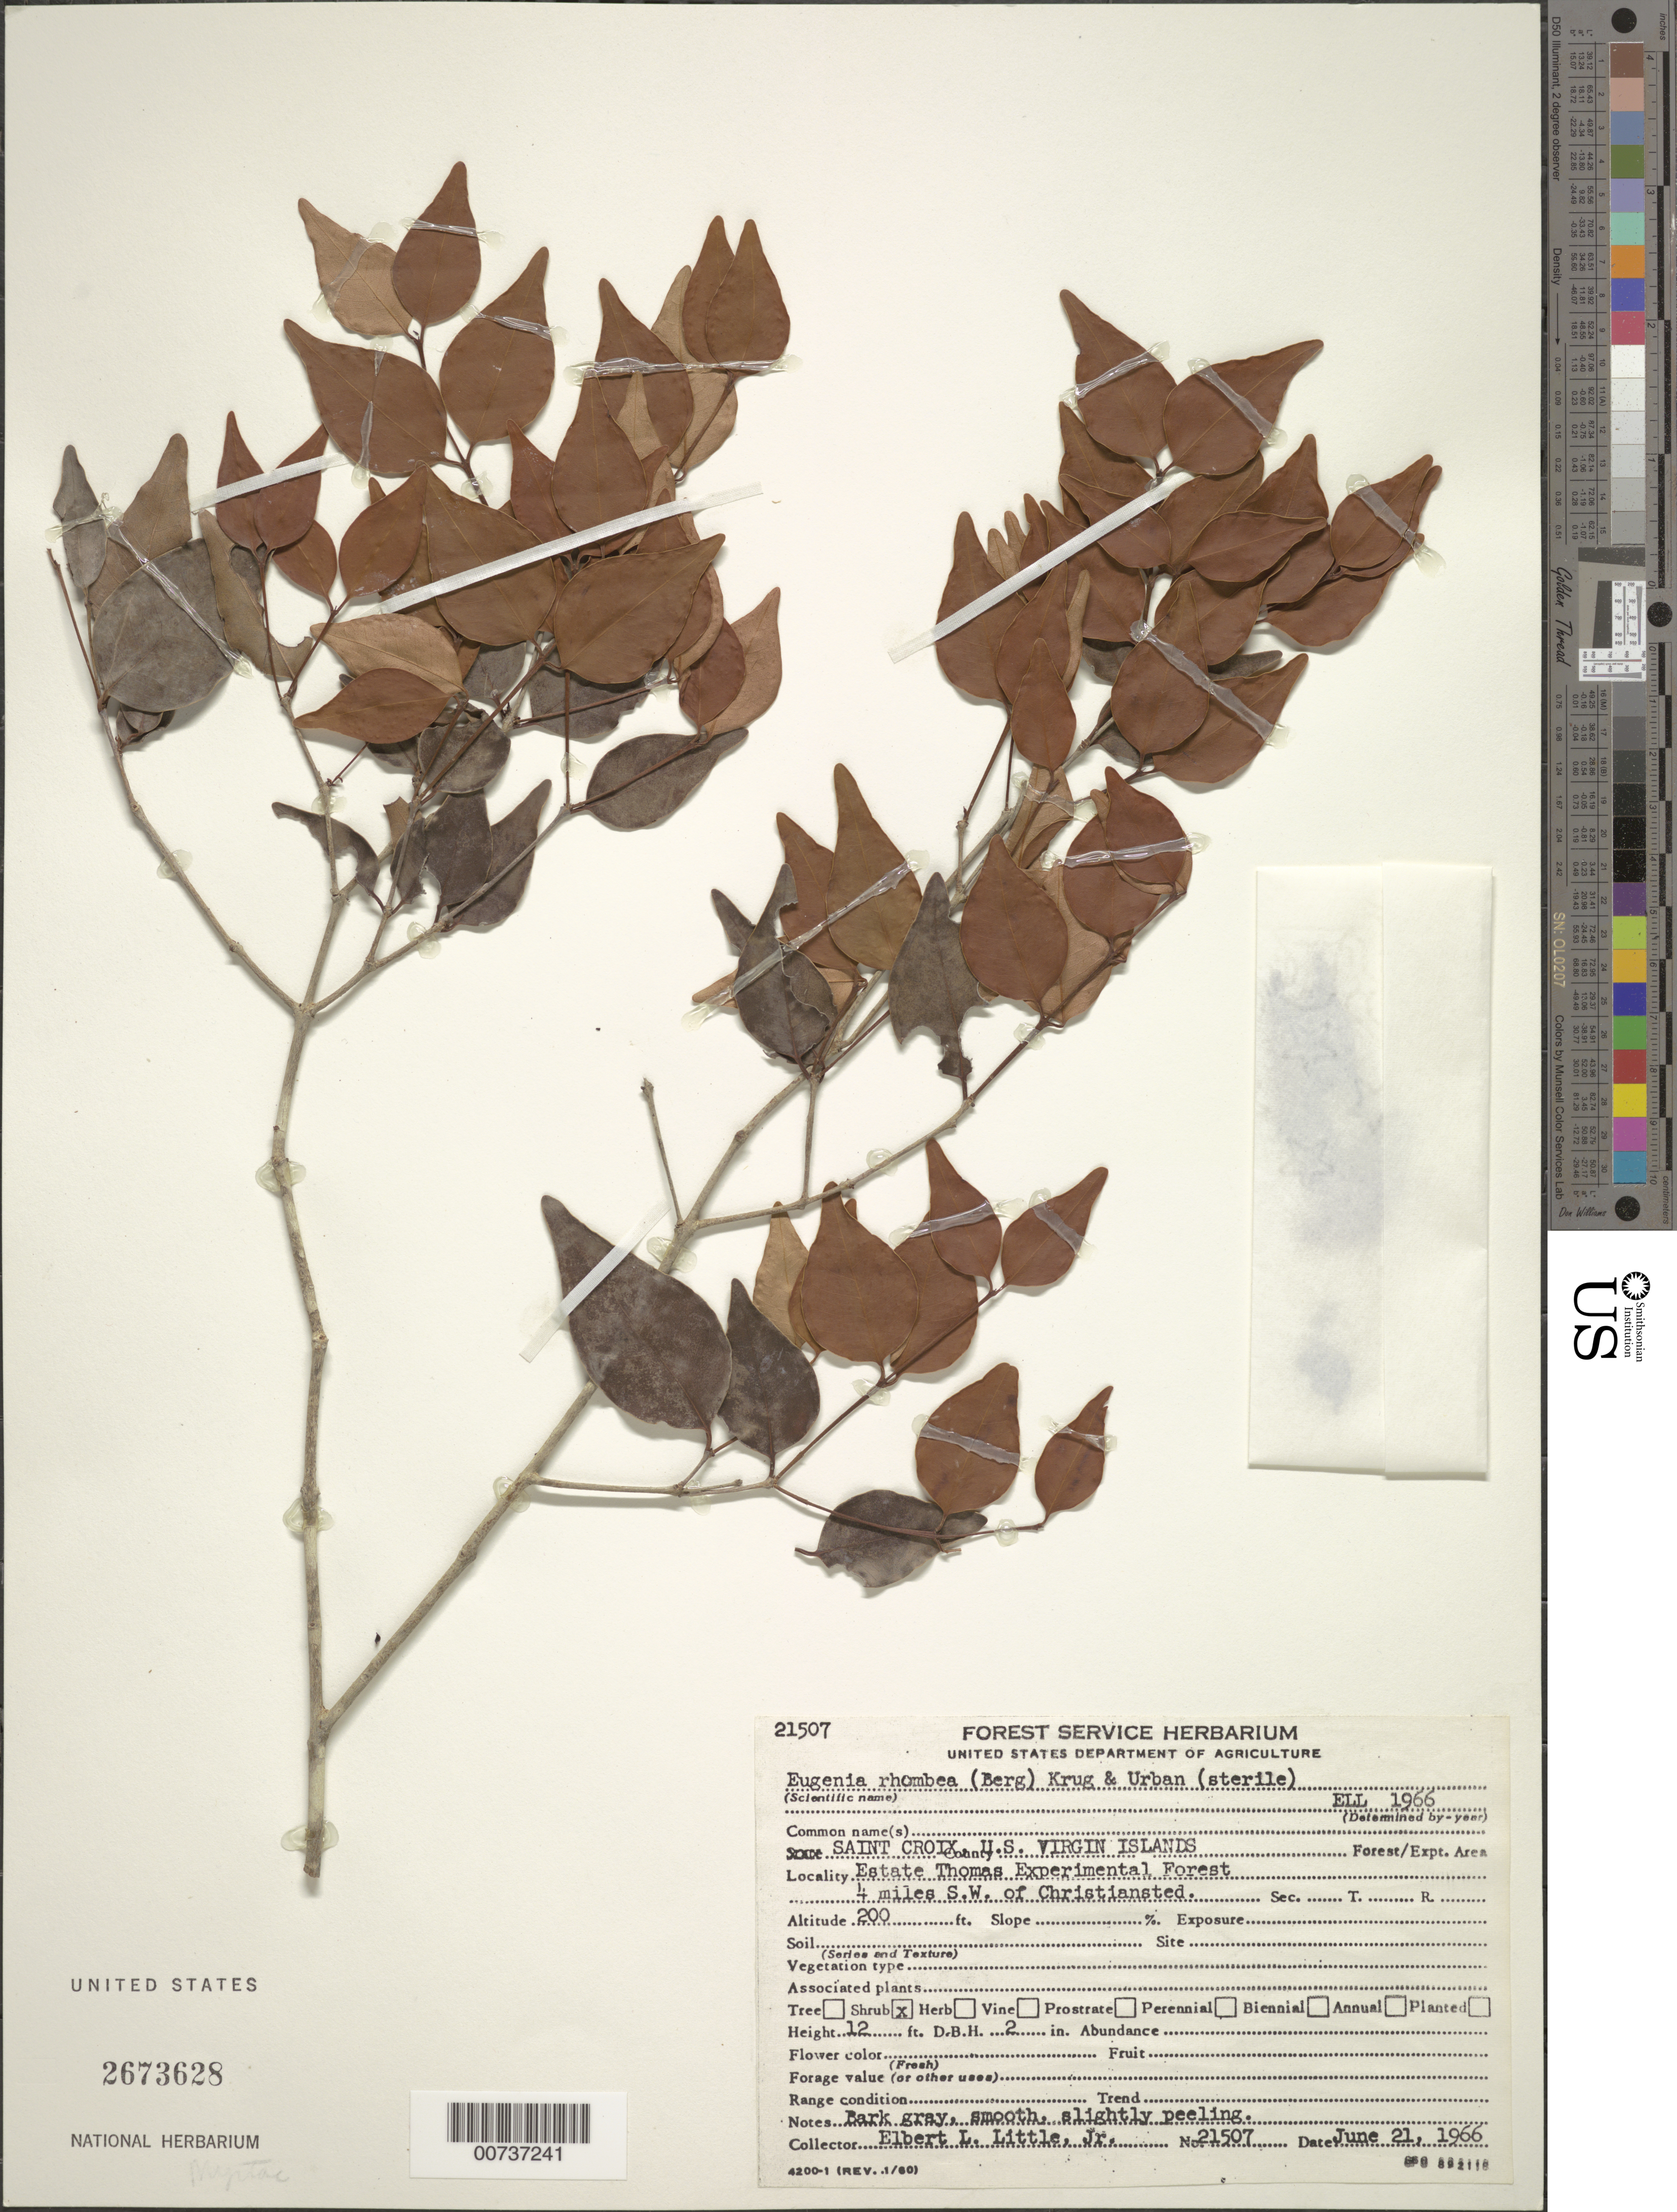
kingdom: Plantae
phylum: Tracheophyta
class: Magnoliopsida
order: Myrtales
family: Myrtaceae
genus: Eugenia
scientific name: Eugenia rhombea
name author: (O. Berg) Krug & Urb.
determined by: Little, Elbert L., Jr., (FSSR), United States Department of Agriculture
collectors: E. L. Little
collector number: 21507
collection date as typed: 21 Jun 1966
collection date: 1966-06-21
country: U.S. Virgin Islands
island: St. Croix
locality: Estate Thomas Experimental Forest, 4 miles SW of Christiansted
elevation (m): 61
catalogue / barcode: US 2673628